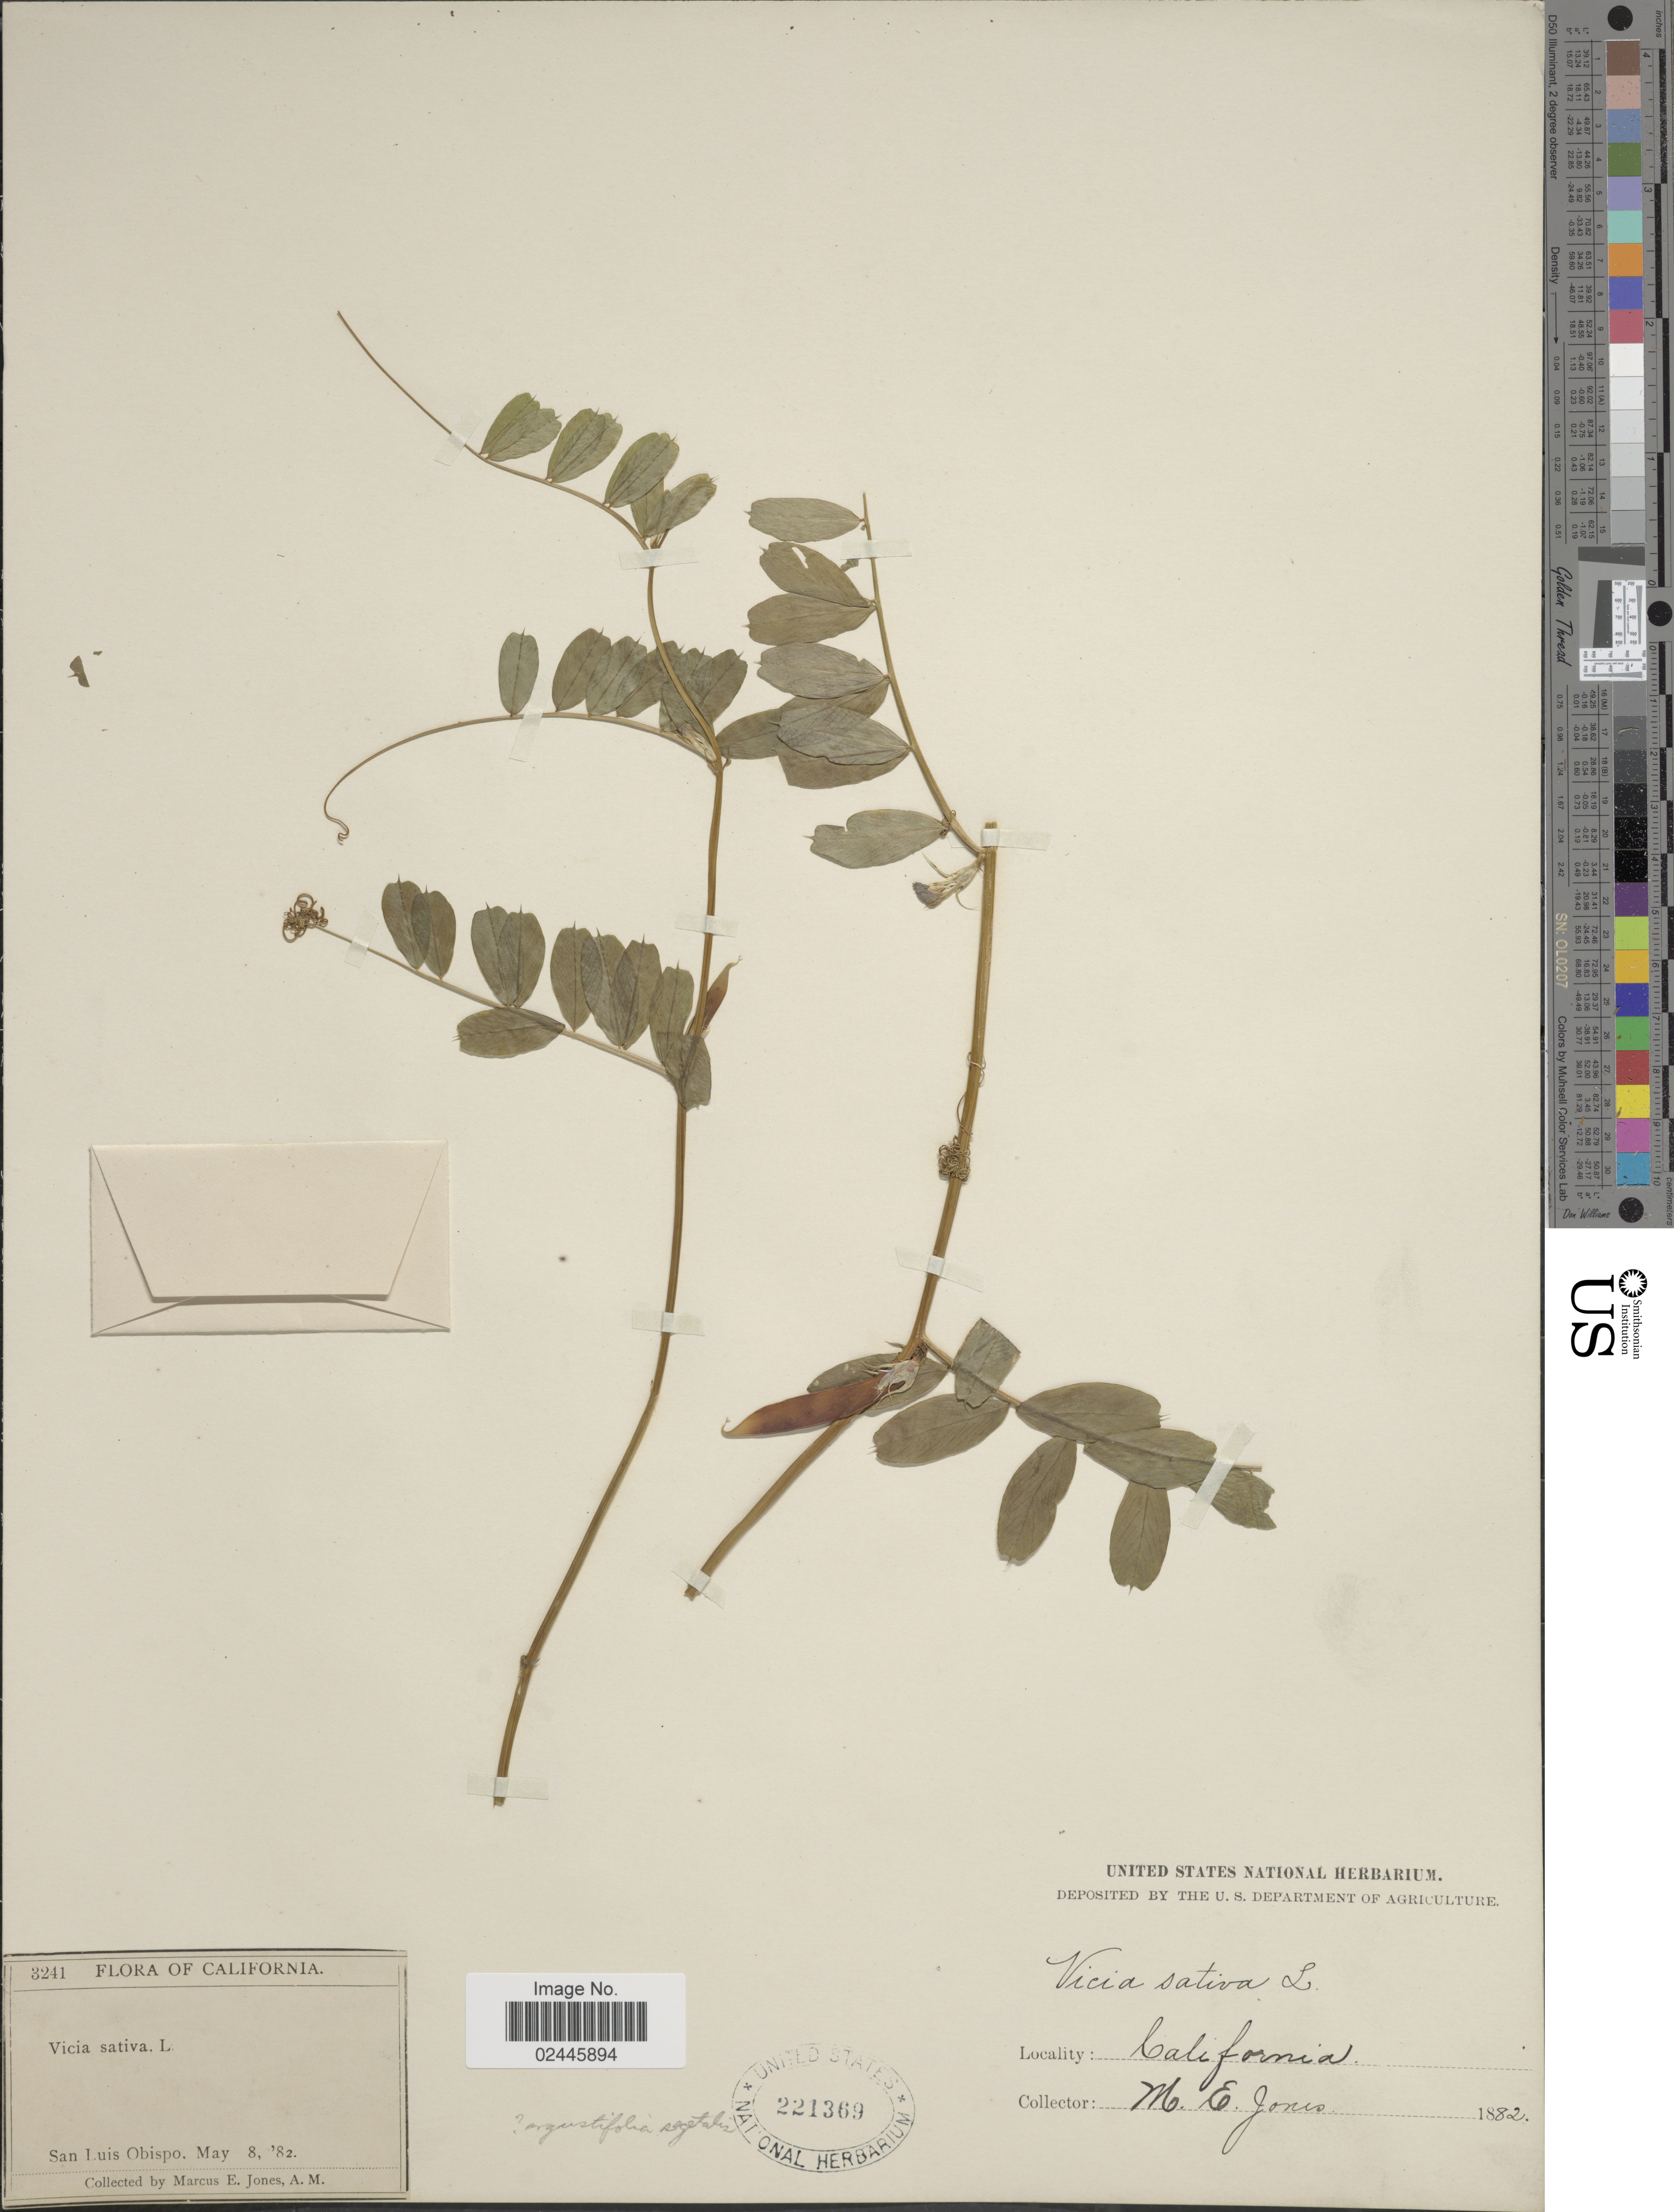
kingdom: Plantae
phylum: Tracheophyta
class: Magnoliopsida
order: Fabales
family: Fabaceae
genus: Vicia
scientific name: Vicia angustifolia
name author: L.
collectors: M. E. Jones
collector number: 3241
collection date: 1882-05-08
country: United States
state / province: California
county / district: San Luis Obispo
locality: San Luis Obispo. Caifornia.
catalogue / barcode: US 221369